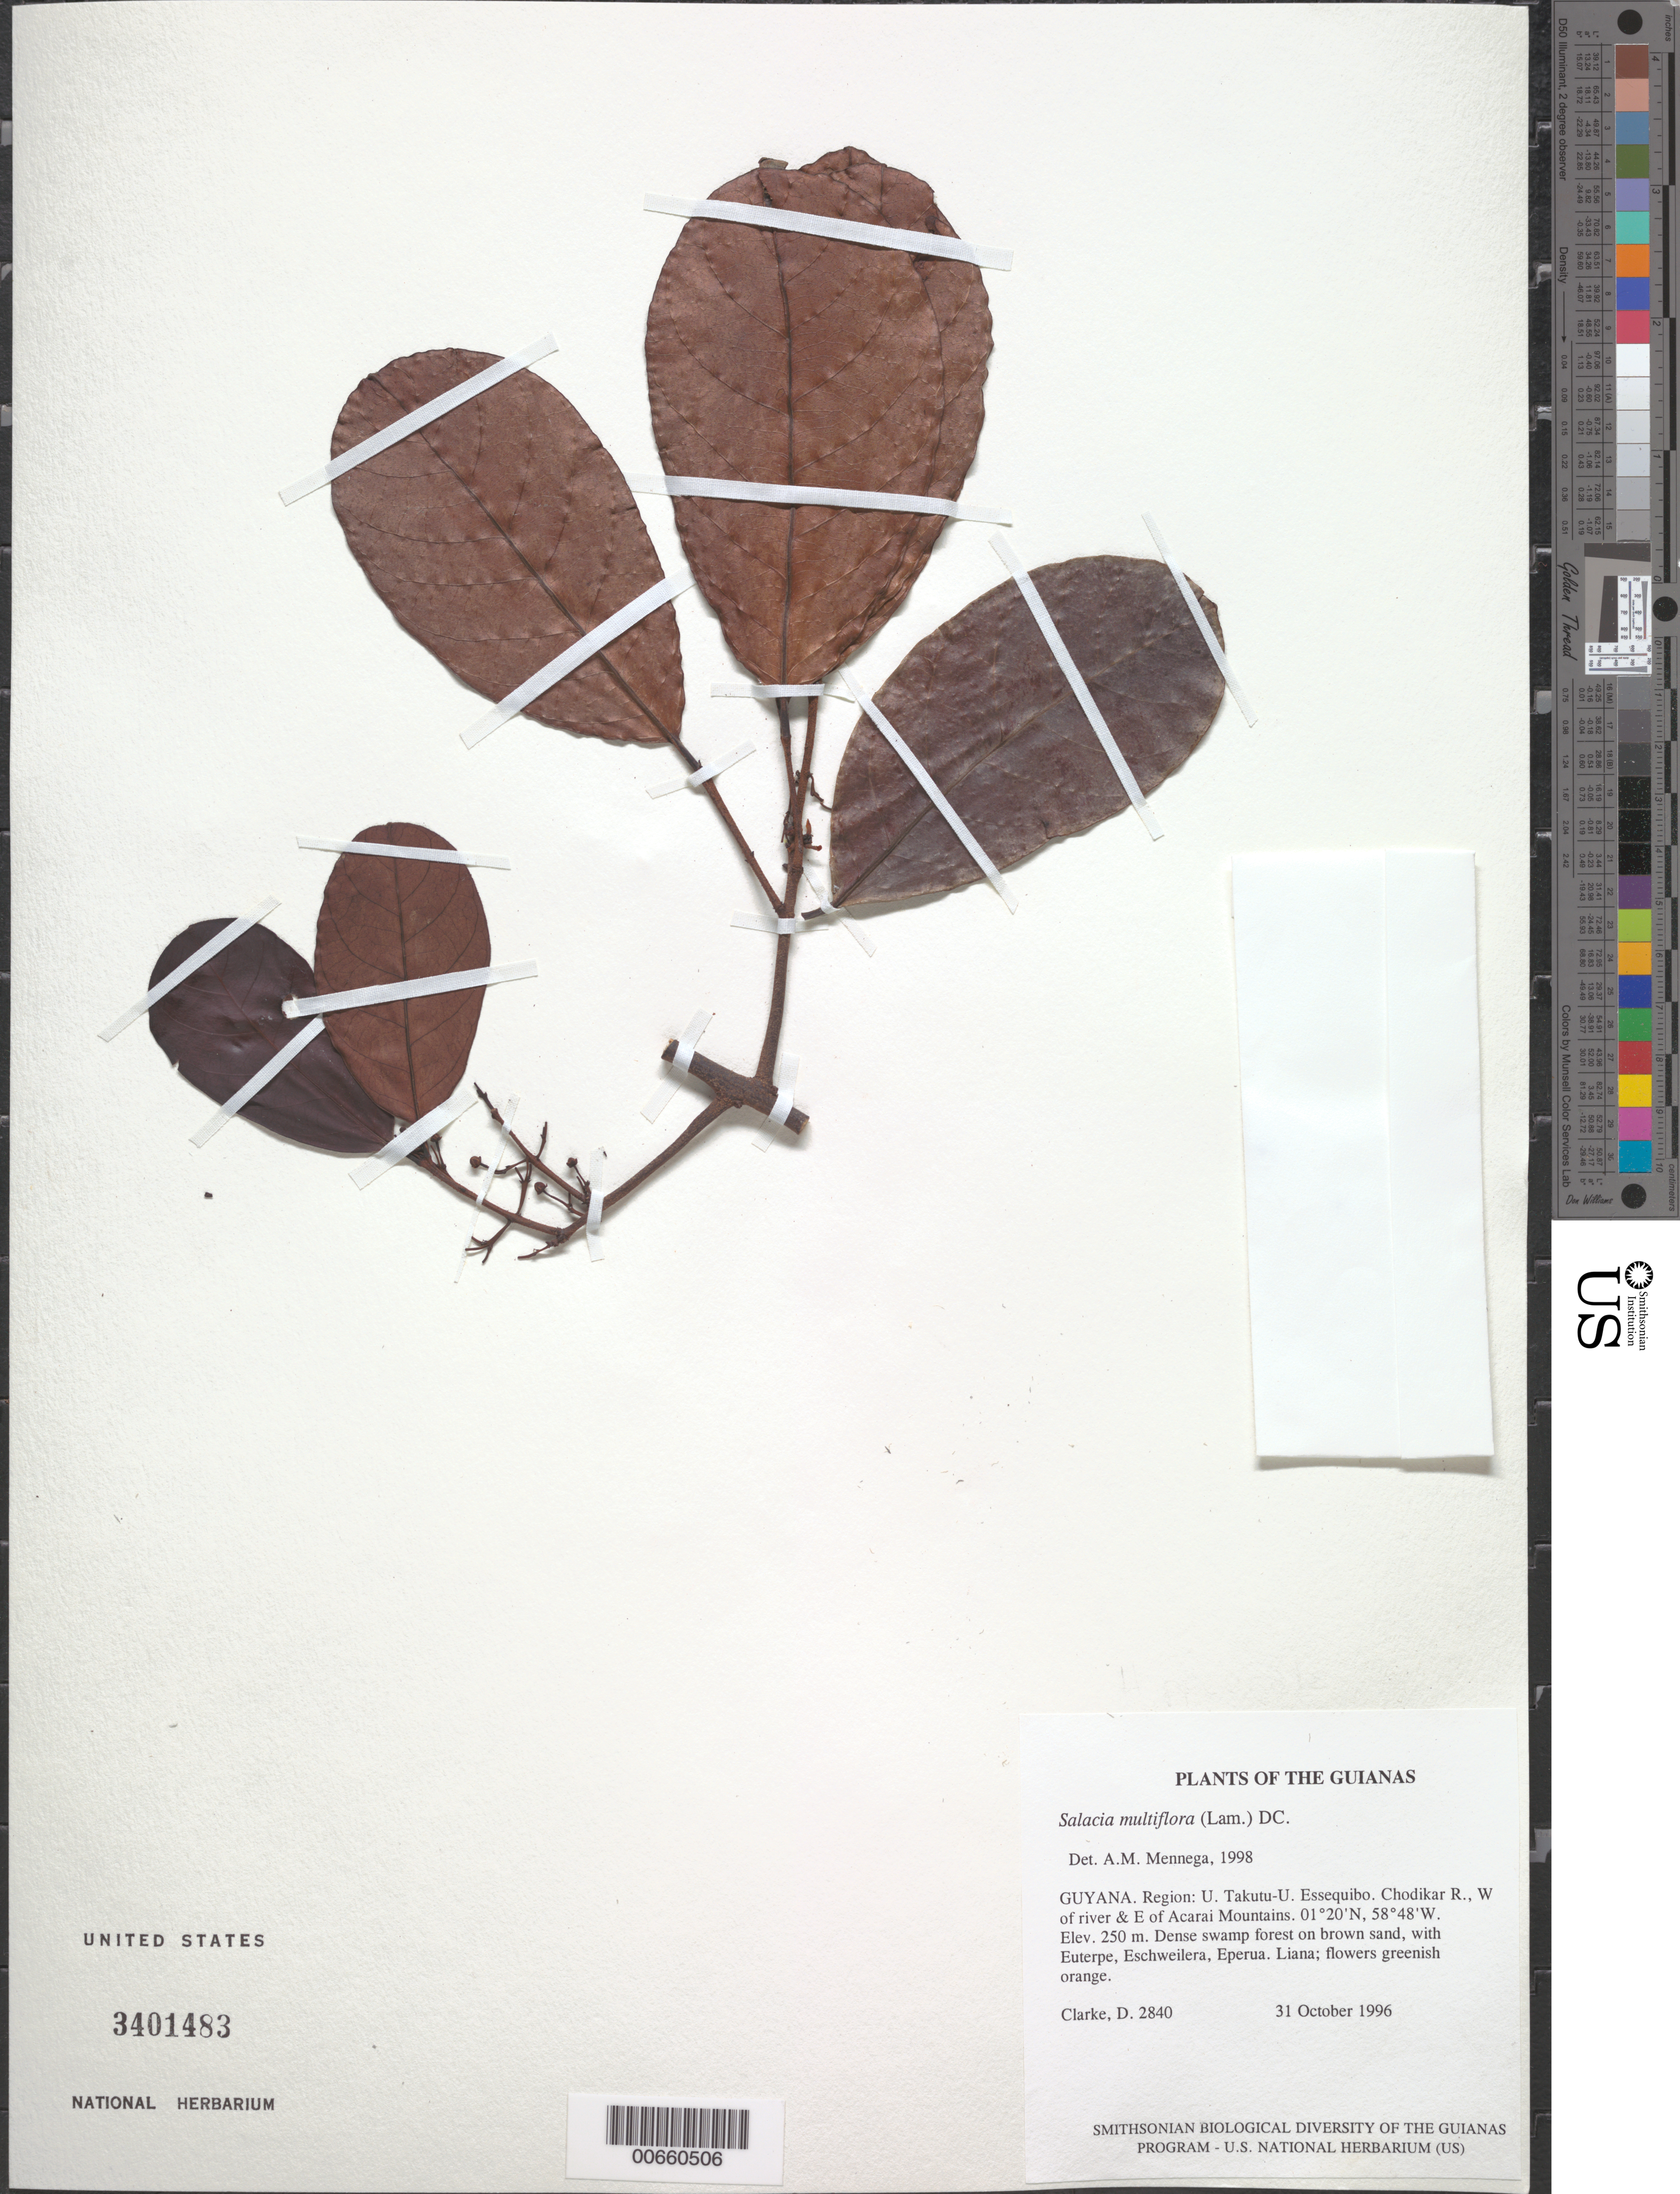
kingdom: Plantae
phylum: Tracheophyta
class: Magnoliopsida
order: Celastrales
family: Celastraceae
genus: Salacia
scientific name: Salacia multiflora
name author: (Lam.) DC.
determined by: Mennega, A. M. W.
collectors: H. D. Clarke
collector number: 2840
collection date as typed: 31 October 1996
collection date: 1996-10-31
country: Guyana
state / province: U. Takutu-U. Essequibo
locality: Chodikar R., W of river & E of Acarai Mountains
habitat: Dense swamp forest on brown sand, with Euterpe, Eschweilera, Eperua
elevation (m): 250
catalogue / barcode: US 3401483